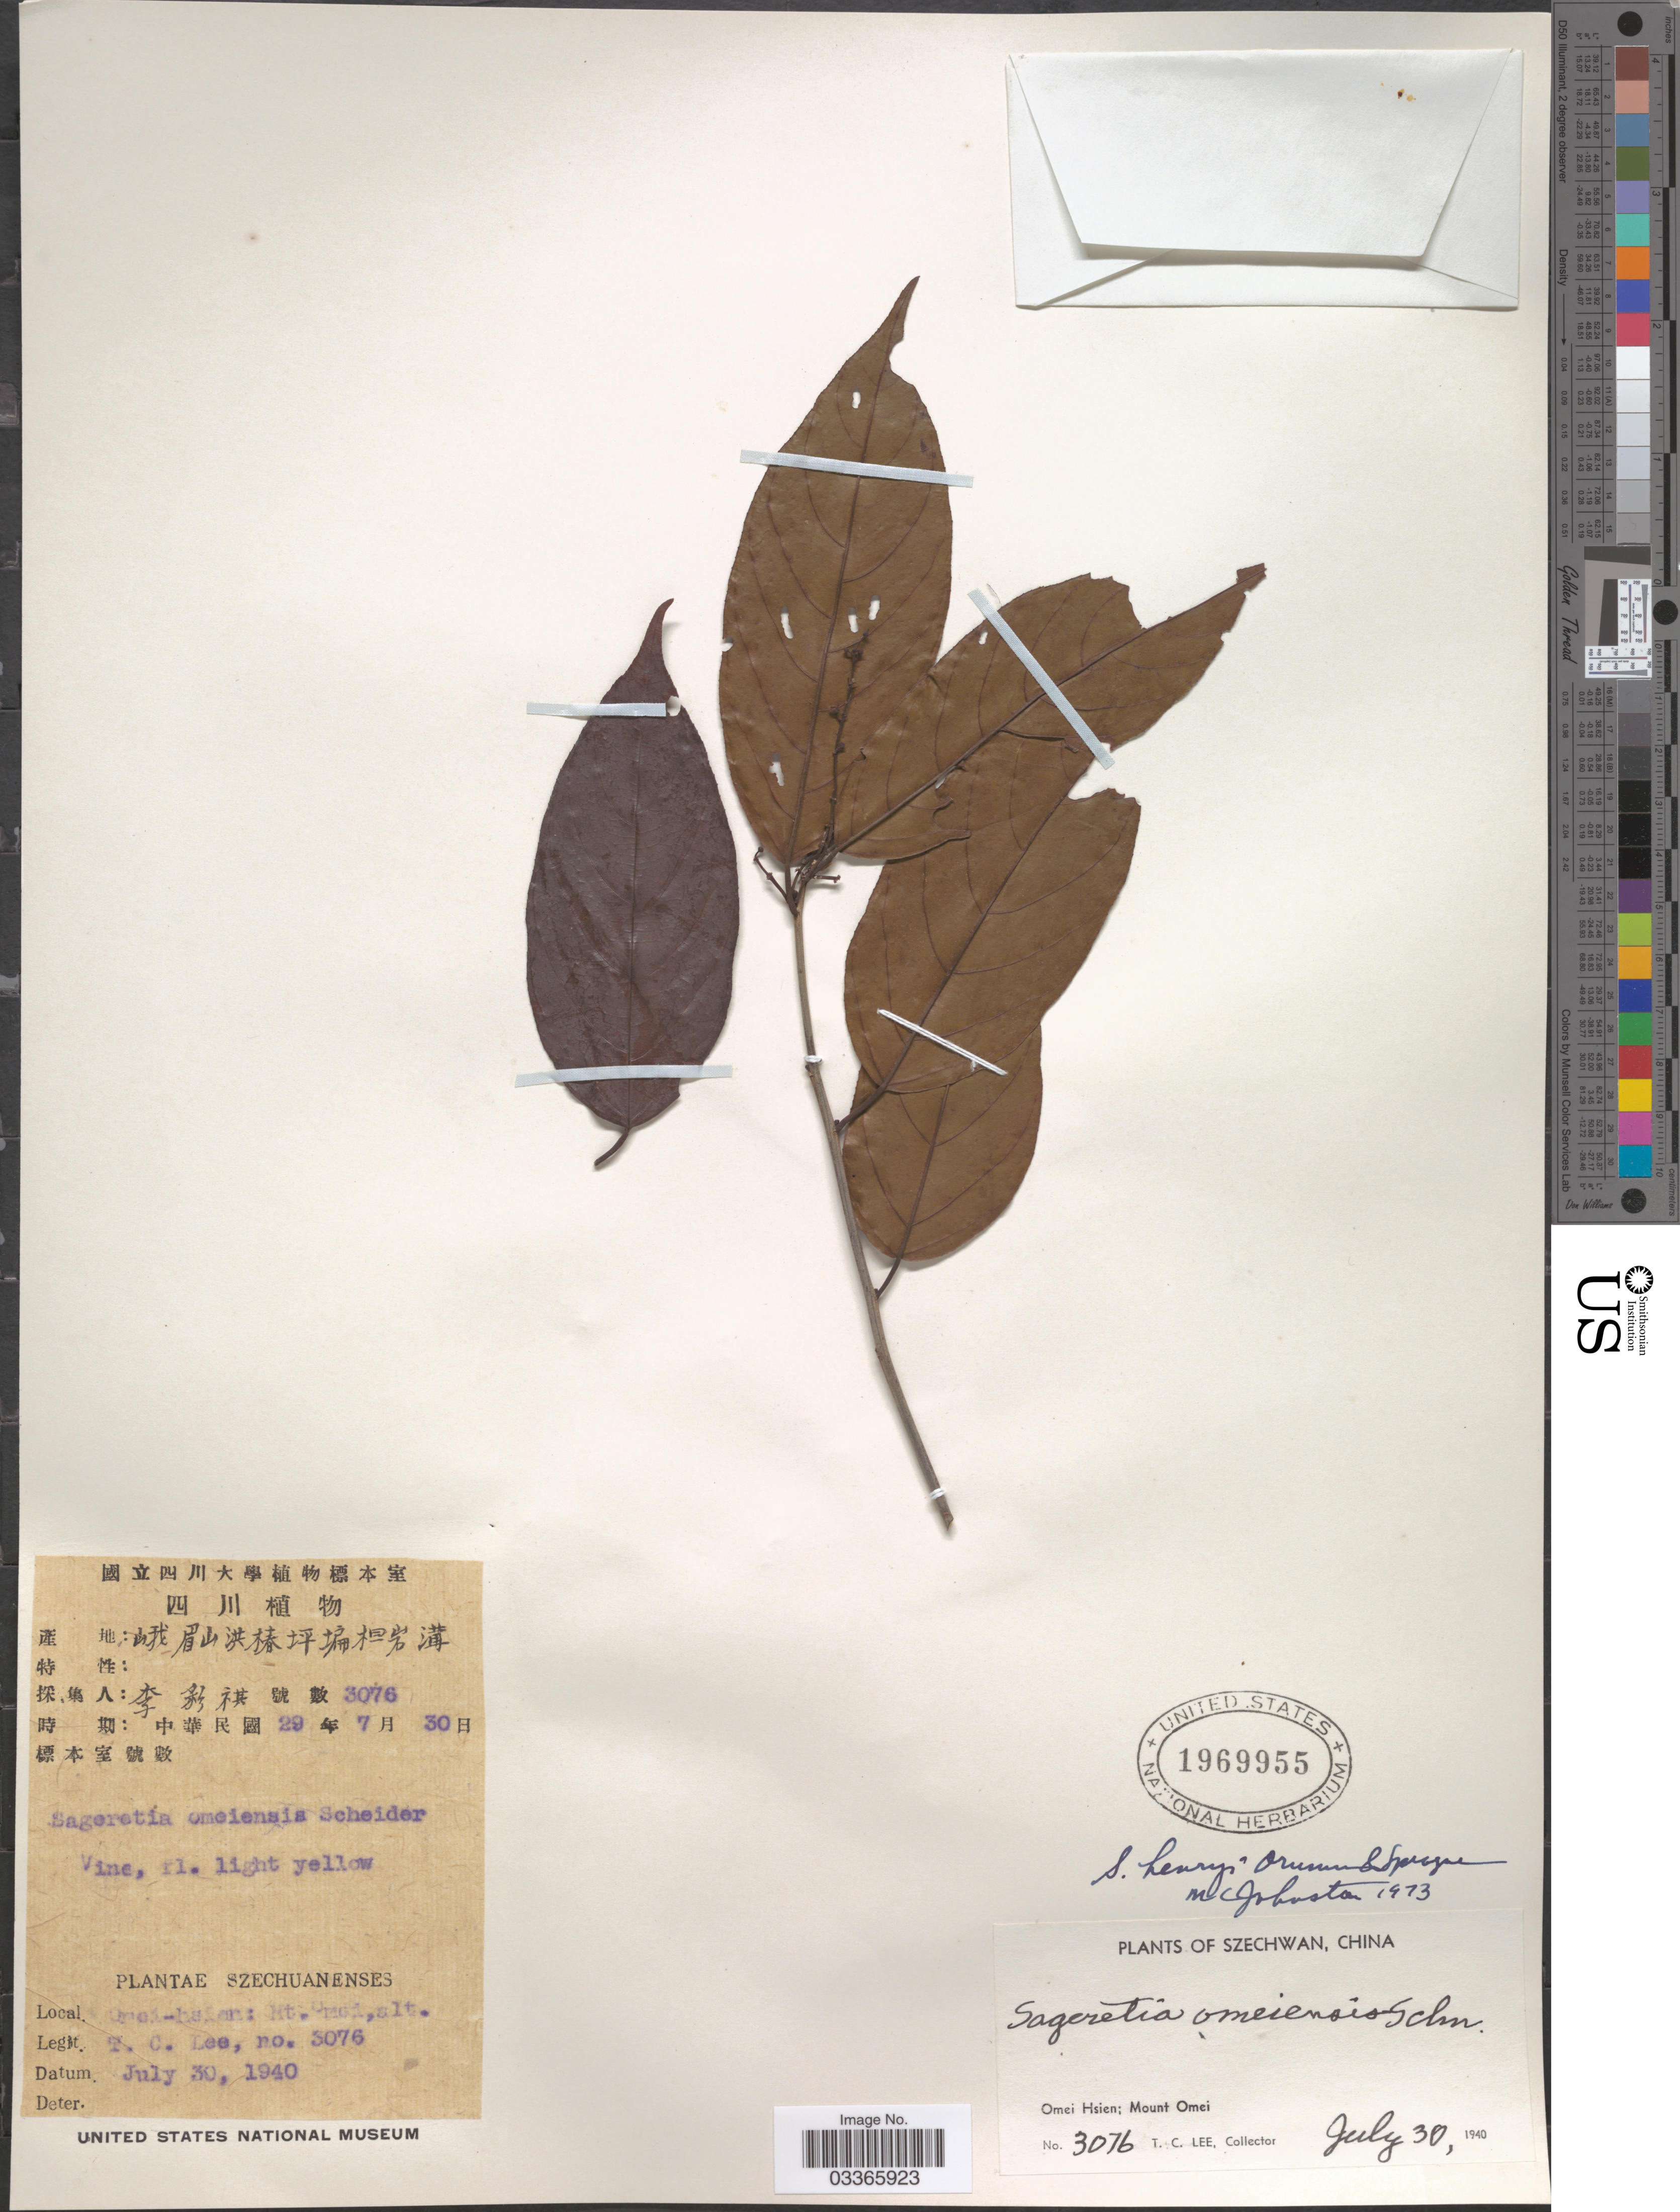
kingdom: Plantae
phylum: Tracheophyta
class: Magnoliopsida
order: Rosales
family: Rhamnaceae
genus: Sageretia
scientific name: Sageretia henryi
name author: J.R. Drumm. & C. Sprague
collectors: T. Lee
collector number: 3076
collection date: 1940-07-30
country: China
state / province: Sichuan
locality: Szechwan, Omei-Hsien; Mount Omei.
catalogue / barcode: US 1969955